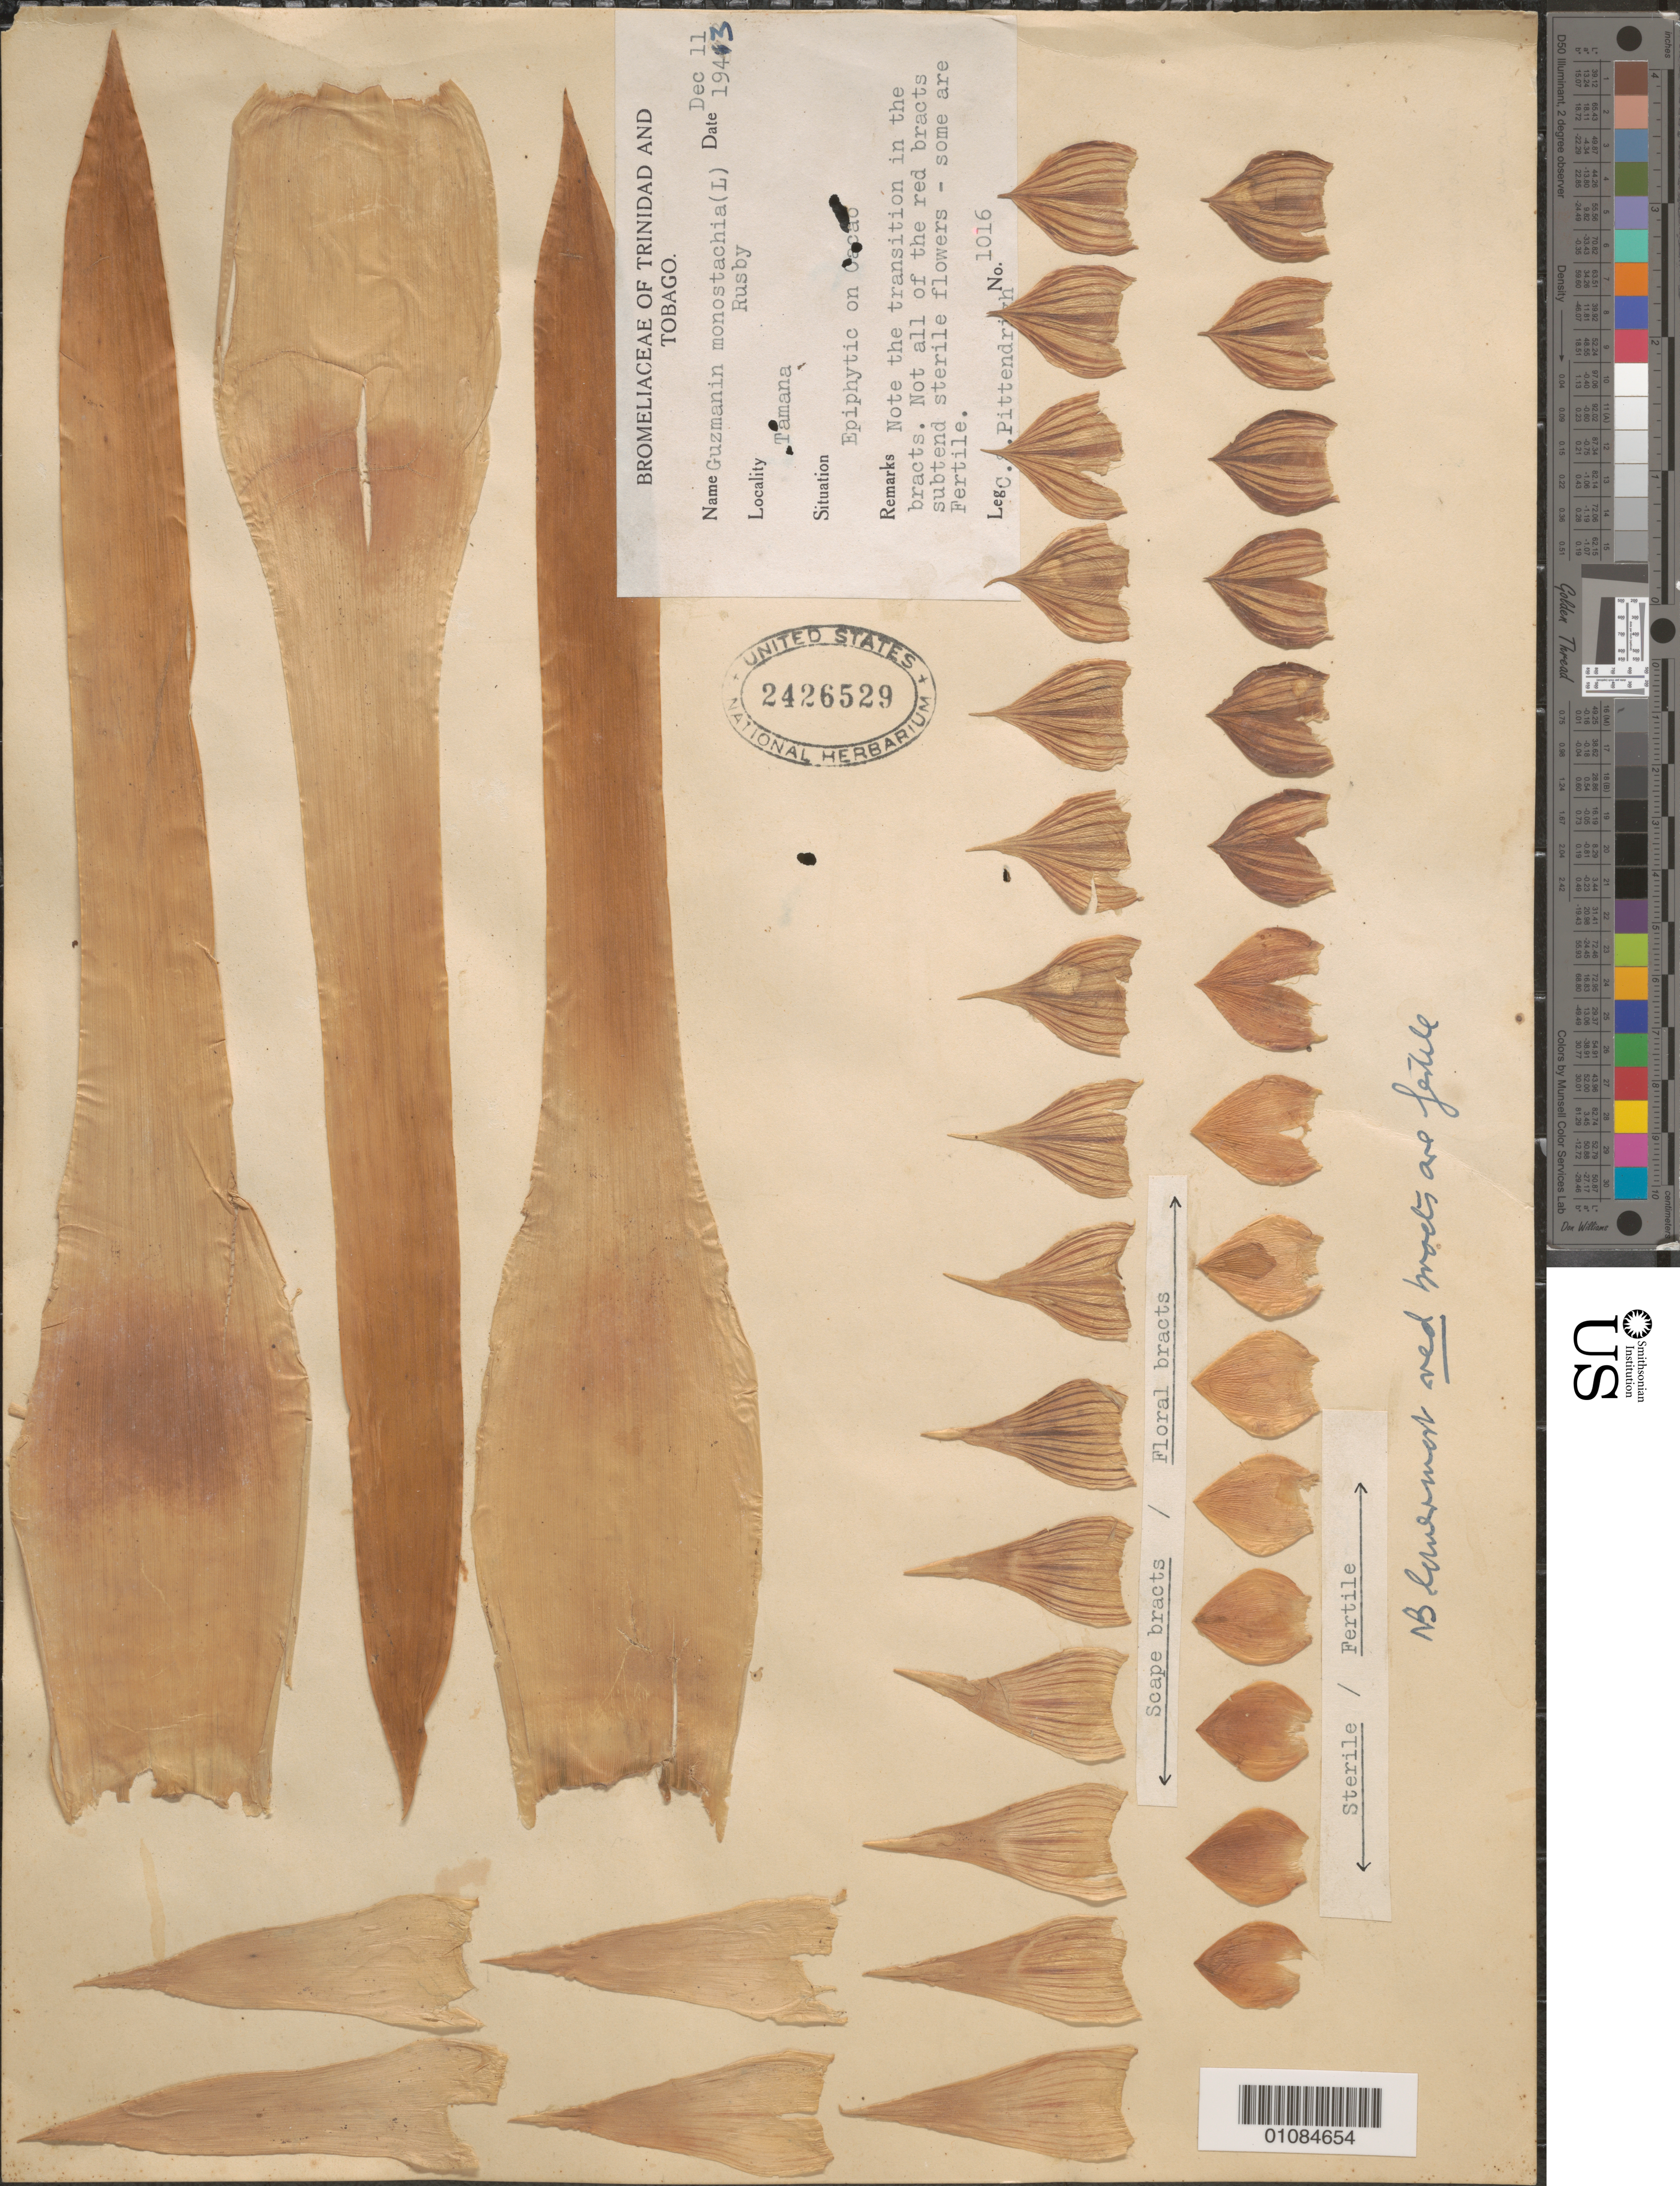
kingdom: Plantae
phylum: Tracheophyta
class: Liliopsida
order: Poales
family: Bromeliaceae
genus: Guzmania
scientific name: Guzmania monostachia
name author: (L.) Rusby ex Mez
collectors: C. S. Pittendrigh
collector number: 1016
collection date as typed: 11 Dec 1943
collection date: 1943-12-11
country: Trinidad and Tobago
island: Trinidad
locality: Tamana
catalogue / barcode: US 2426529